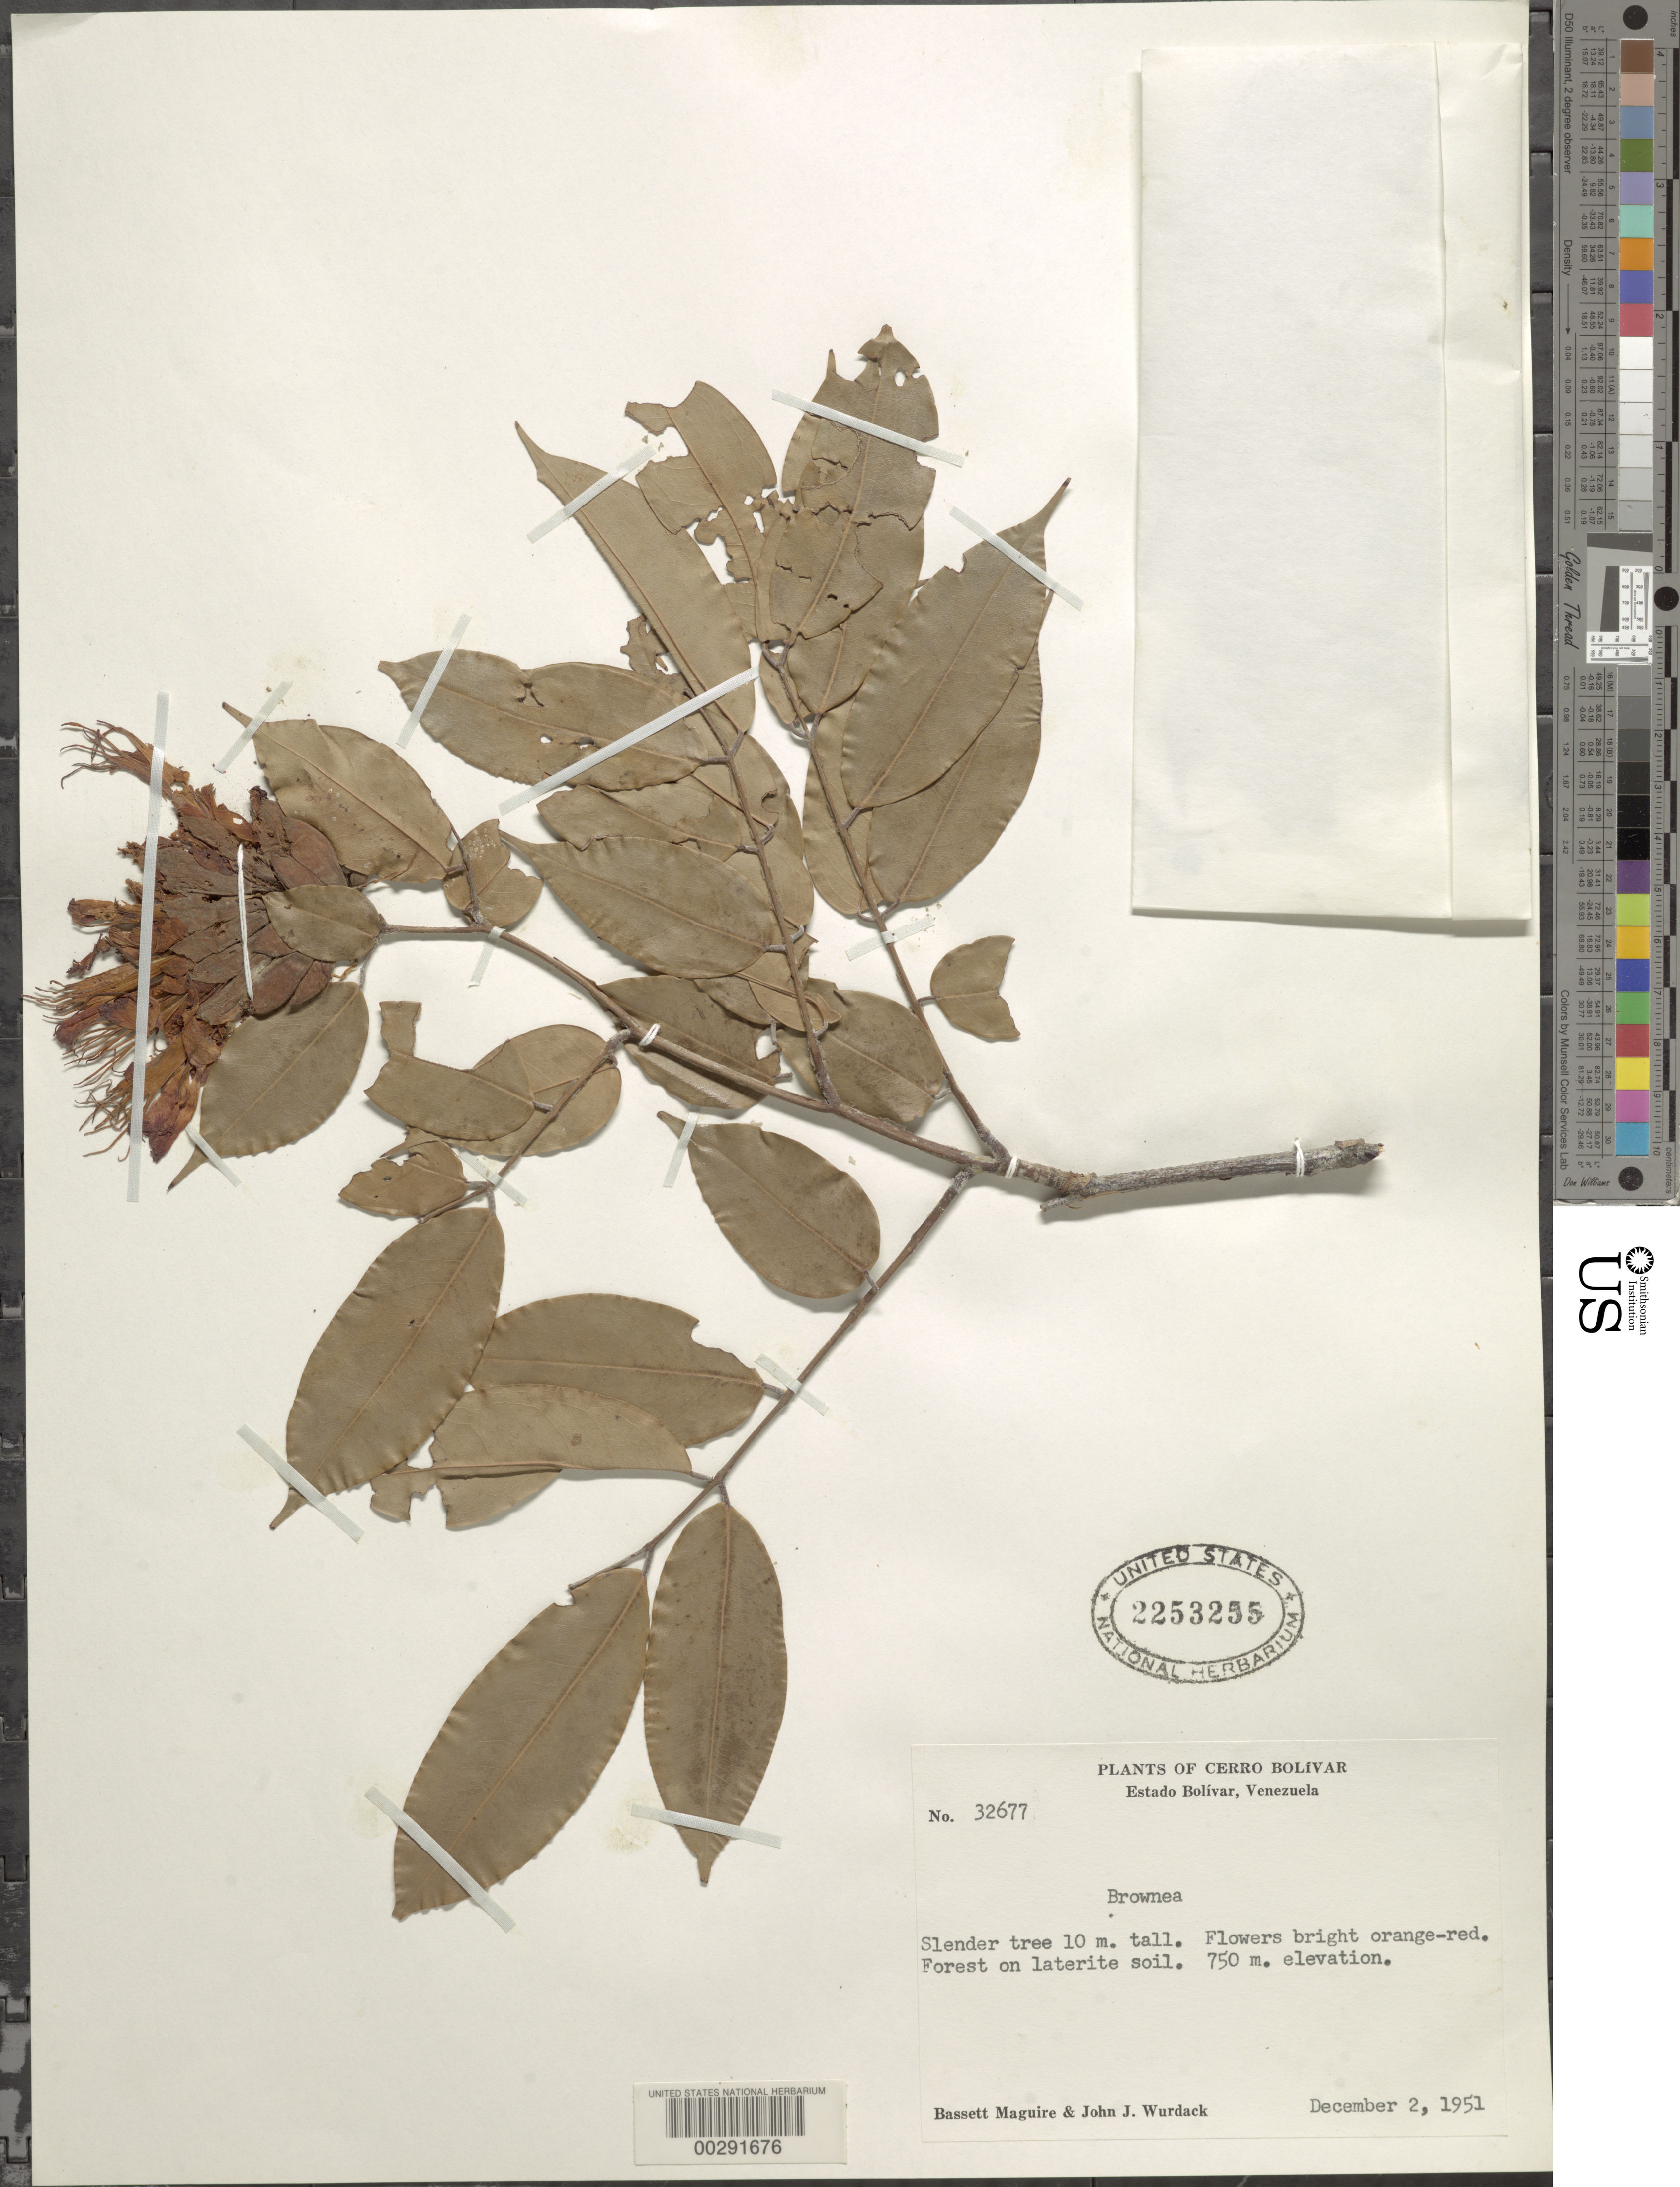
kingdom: Plantae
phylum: Tracheophyta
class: Magnoliopsida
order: Fabales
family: Fabaceae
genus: Brownea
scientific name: Brownea coccinea subsp. coccinea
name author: Jacq.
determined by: Santos-Silva, J.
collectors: B. Maguire & J. J. Wurdack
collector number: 32677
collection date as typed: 02 Dec 1951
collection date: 1951-12-02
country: Venezuela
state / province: Bolivar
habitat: Forest on laterite soil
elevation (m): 750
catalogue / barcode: US 2253255